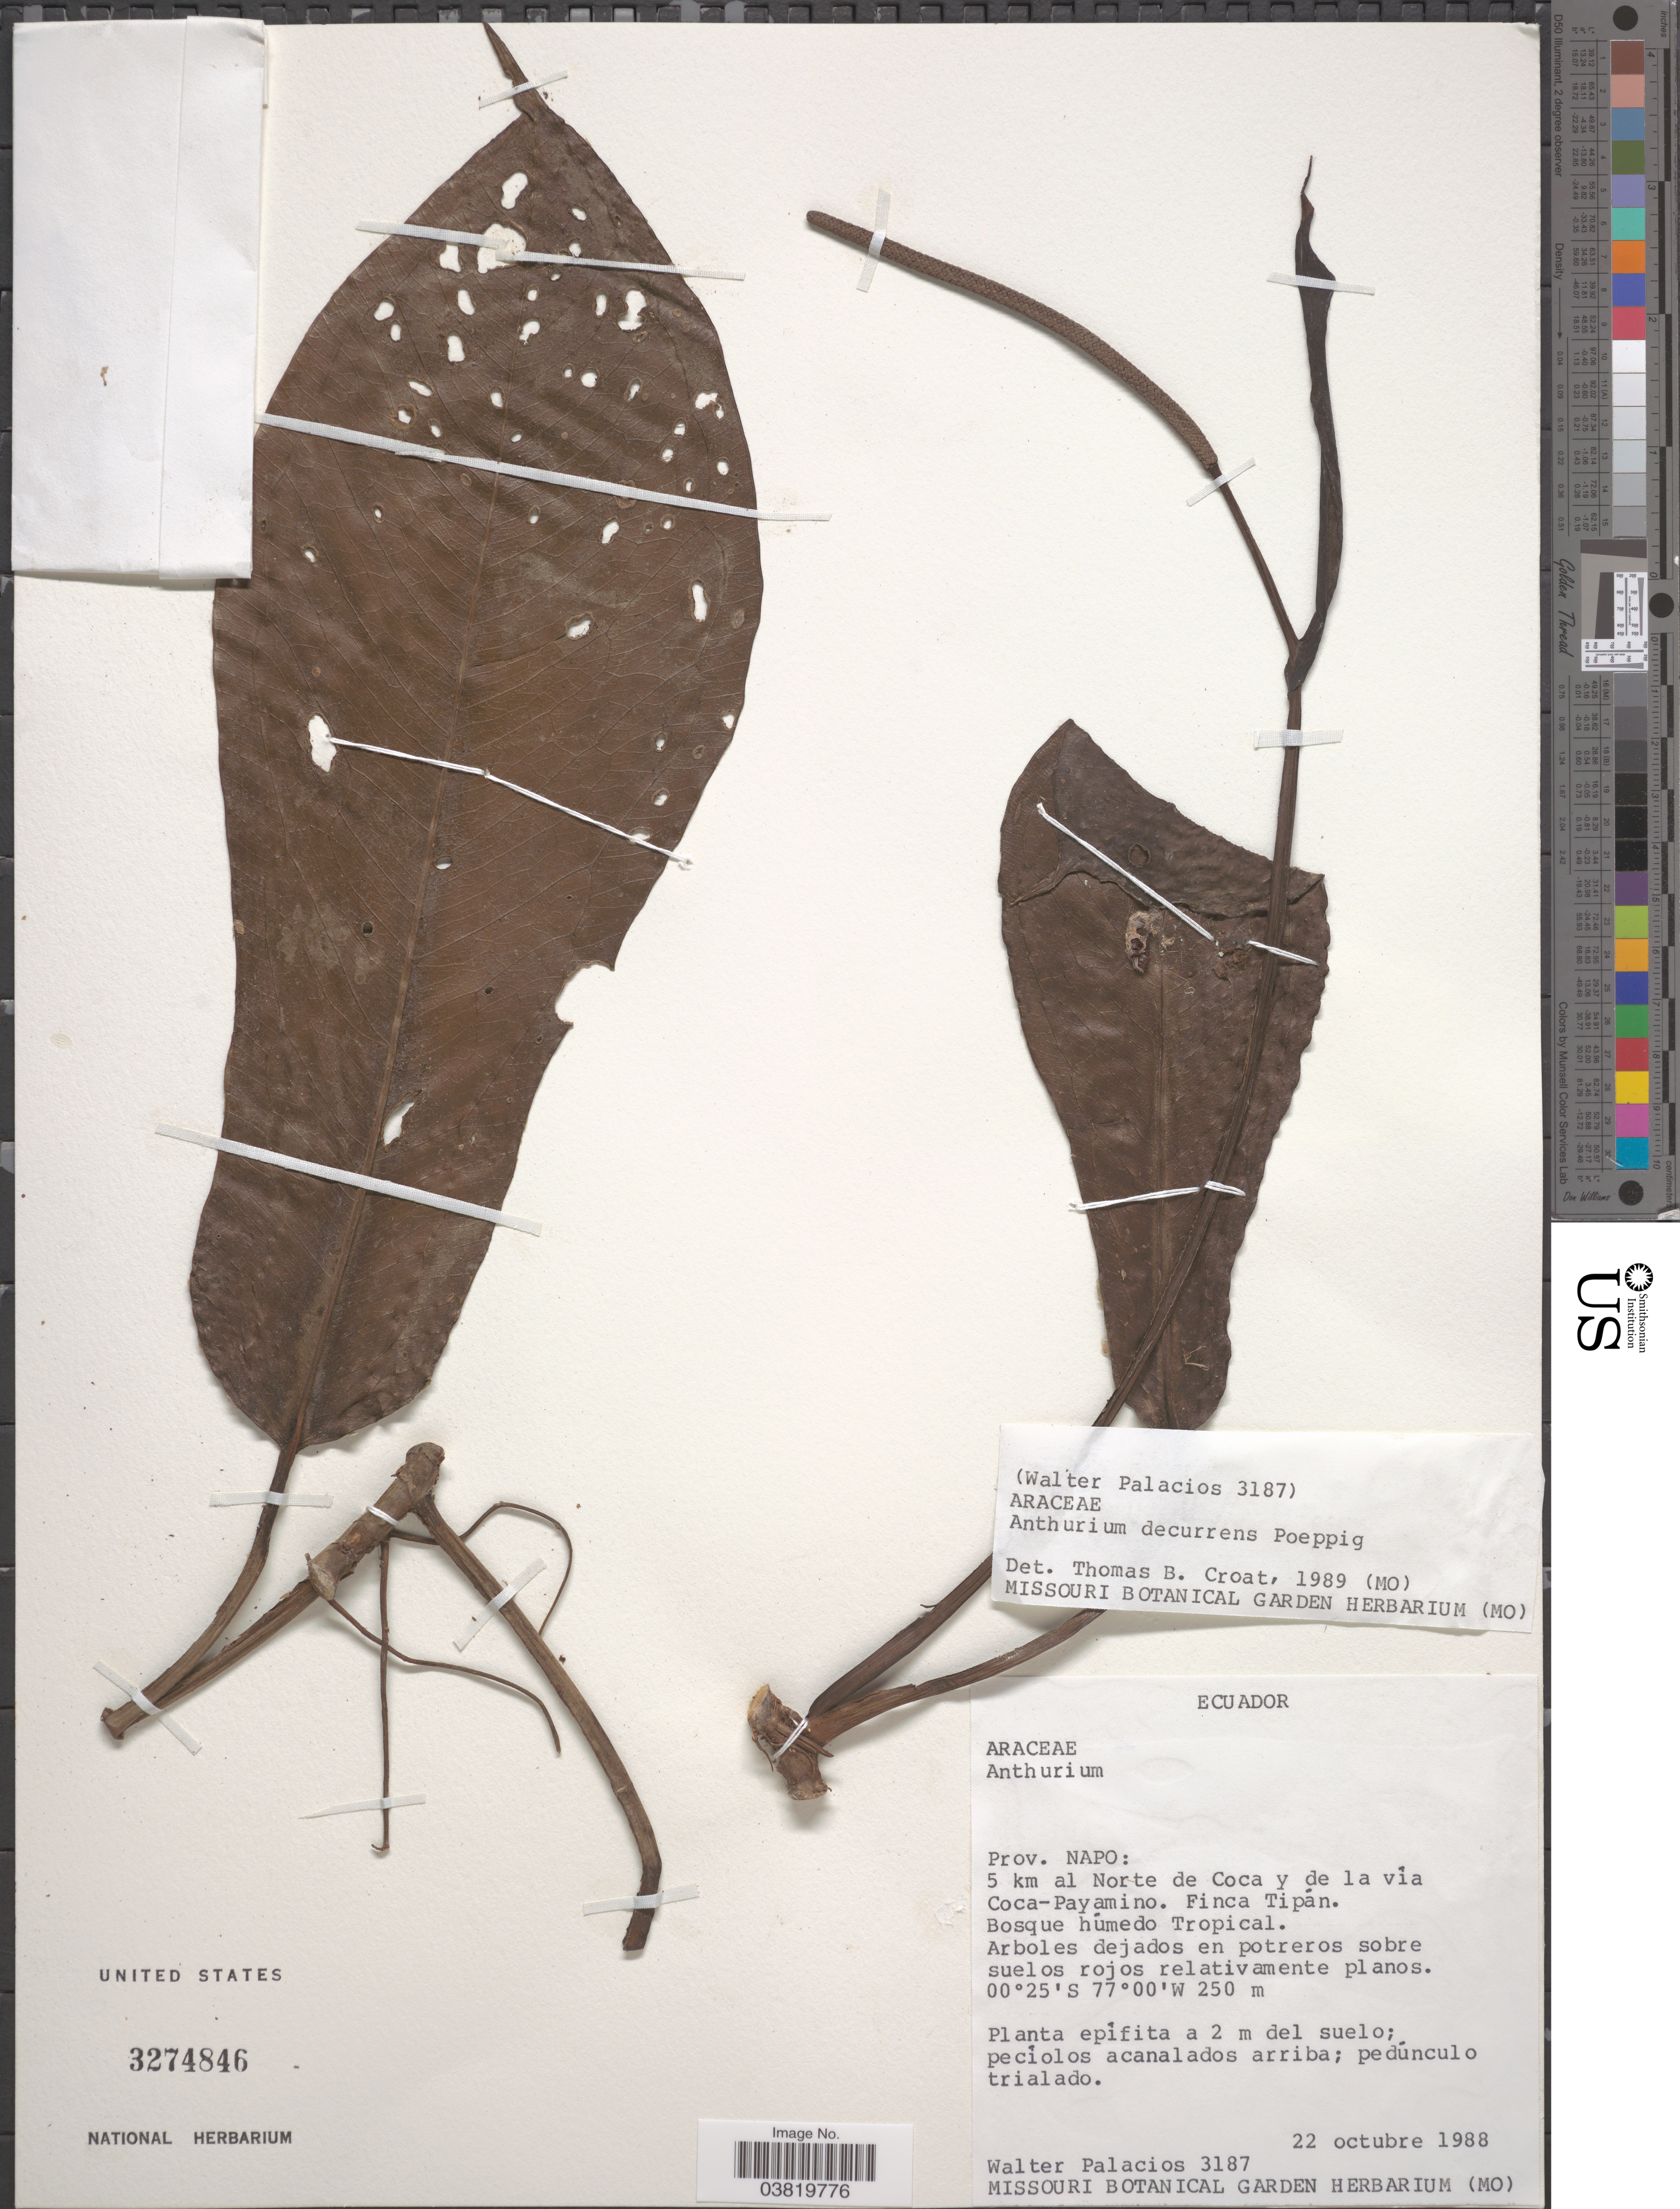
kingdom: Plantae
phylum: Tracheophyta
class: Liliopsida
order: Alismatales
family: Araceae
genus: Anthurium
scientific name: Anthurium decurrens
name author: Poepp.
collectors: W. Palacios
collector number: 3187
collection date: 1988-10-22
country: Ecuador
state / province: Napo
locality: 5 km al Norte de Coca y de la vía Coca-Payamino. Finca Tipán.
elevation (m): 250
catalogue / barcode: US 3274846